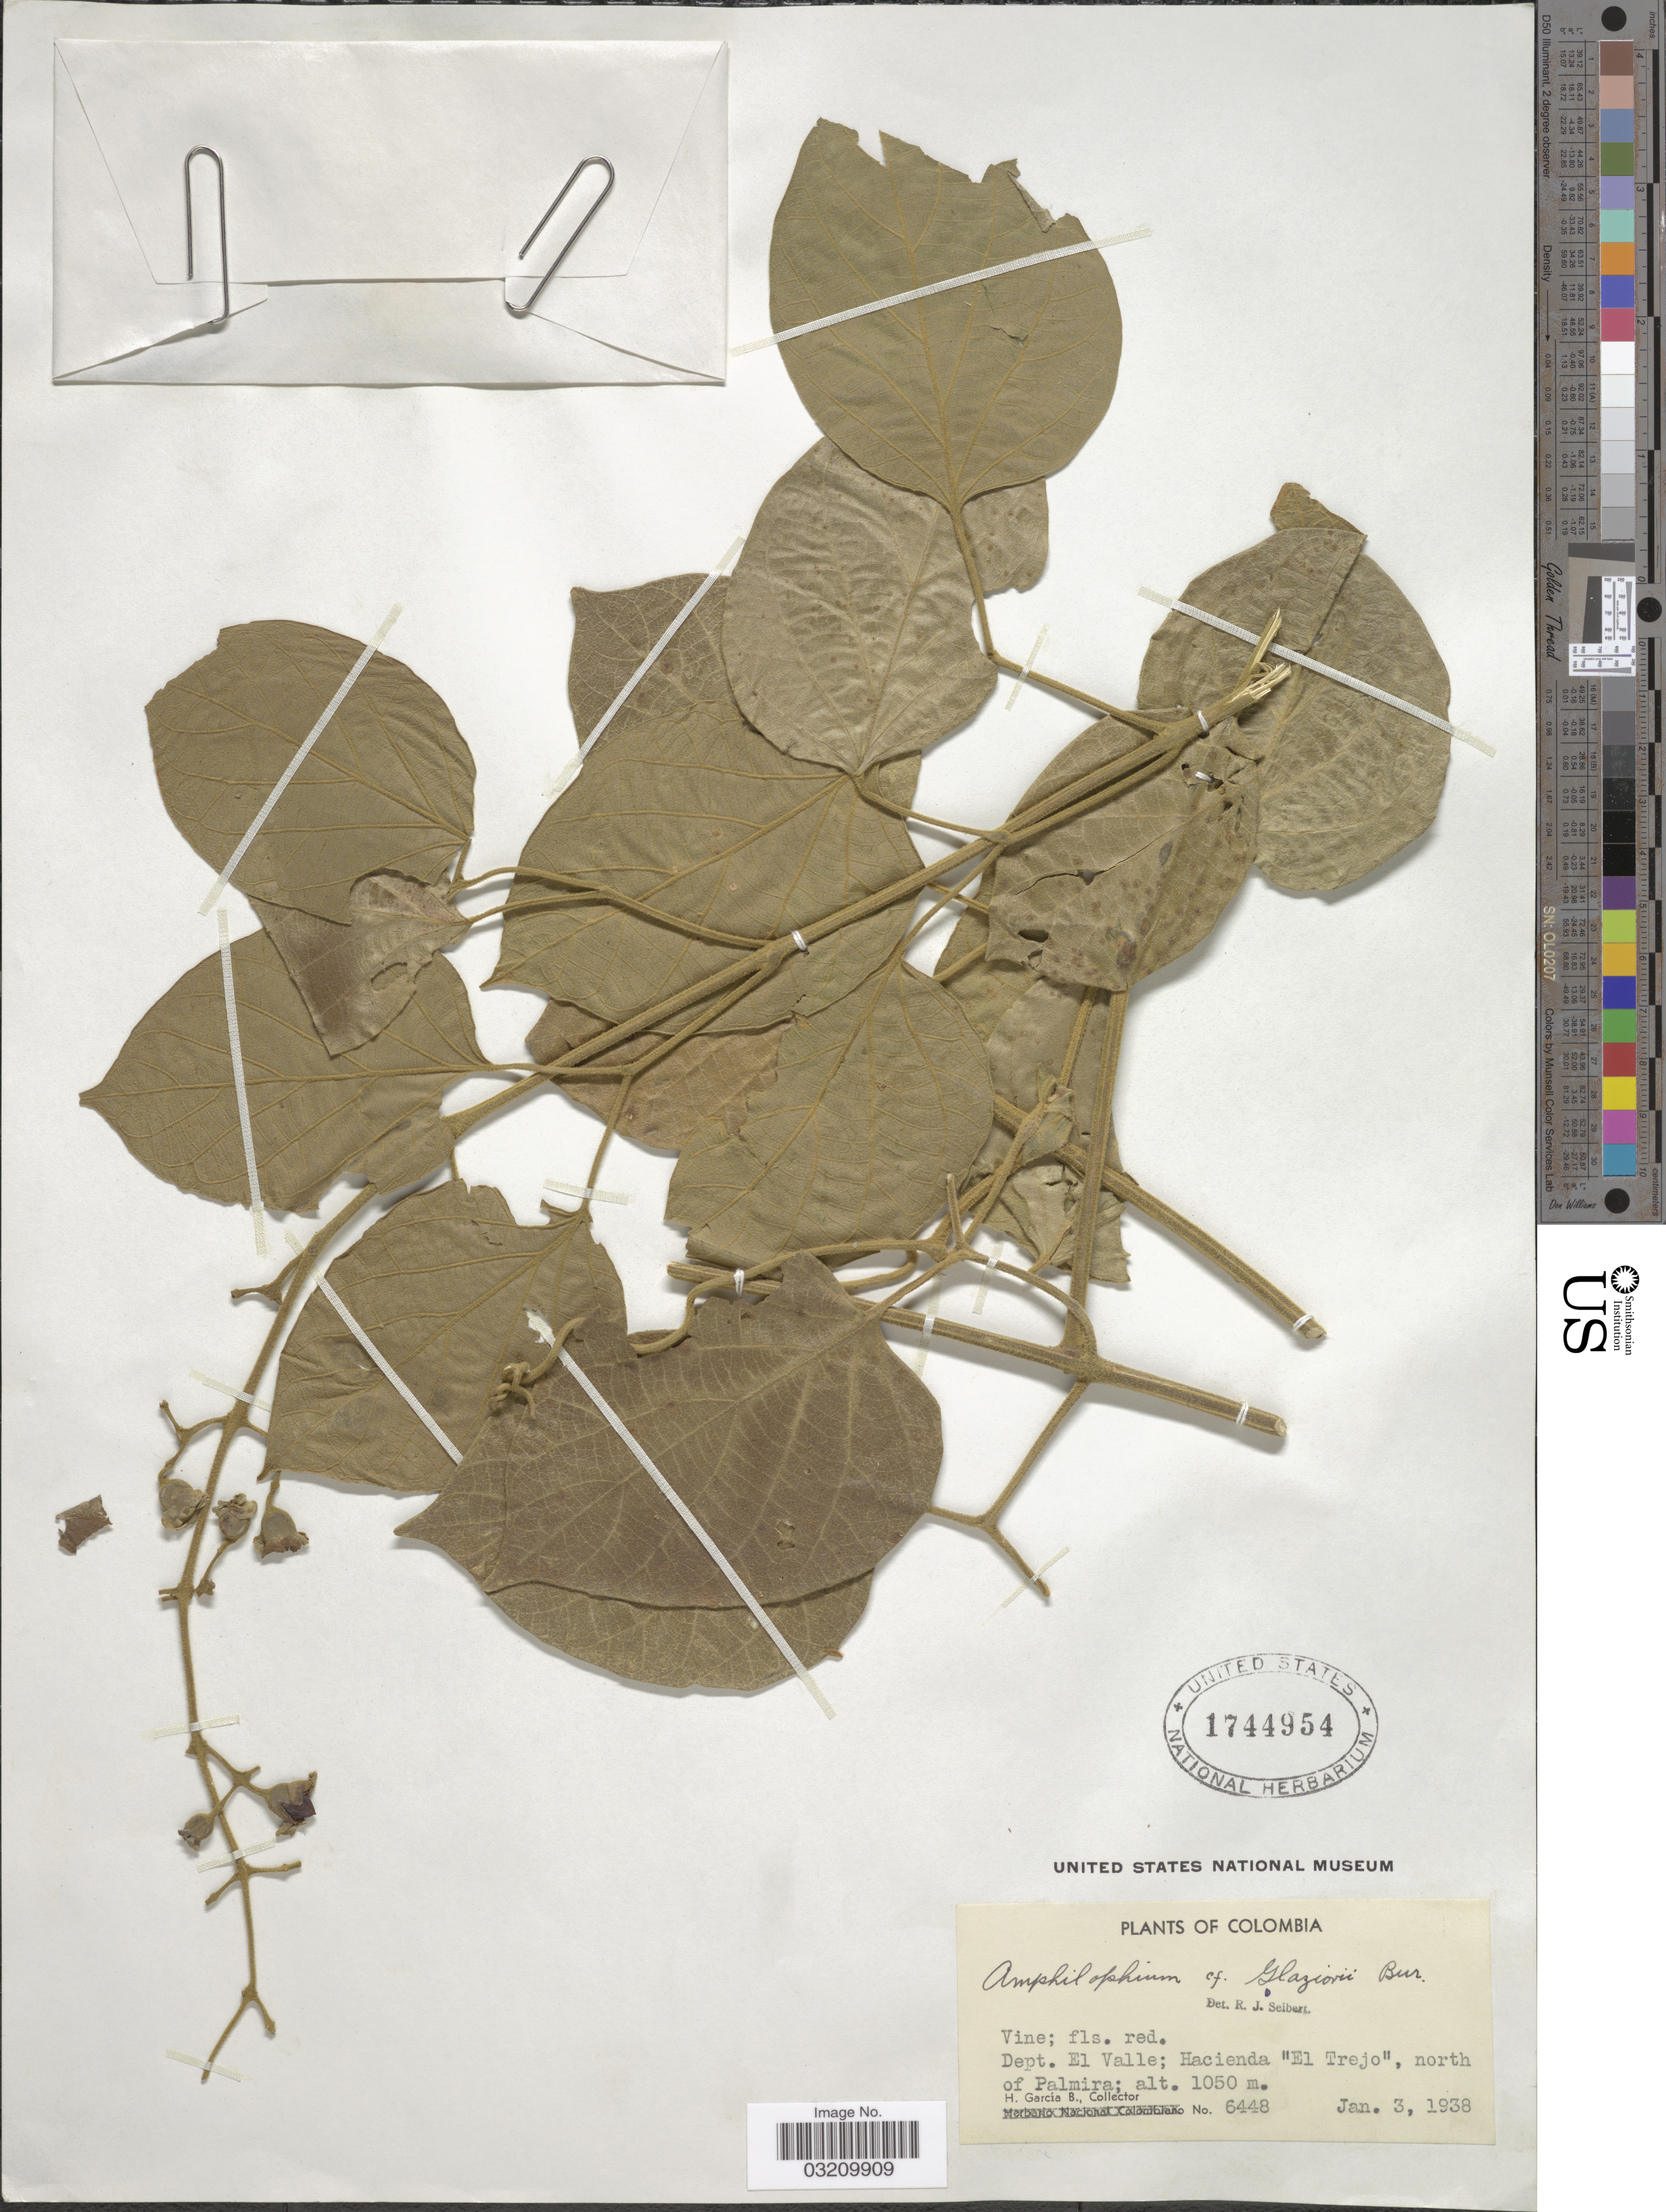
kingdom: Plantae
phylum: Tracheophyta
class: Magnoliopsida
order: Lamiales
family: Bignoniaceae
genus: Amphilophium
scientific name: Amphilophium glaziovii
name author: Bureau ex K. Schum. in Engl. & Prantl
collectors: H. García B.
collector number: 6448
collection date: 1938-01-03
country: Colombia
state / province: Valle del Cauca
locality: Dept. El Valle: Hacienda "El Trejo", north of Palmira.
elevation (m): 1050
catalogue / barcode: US 1744954